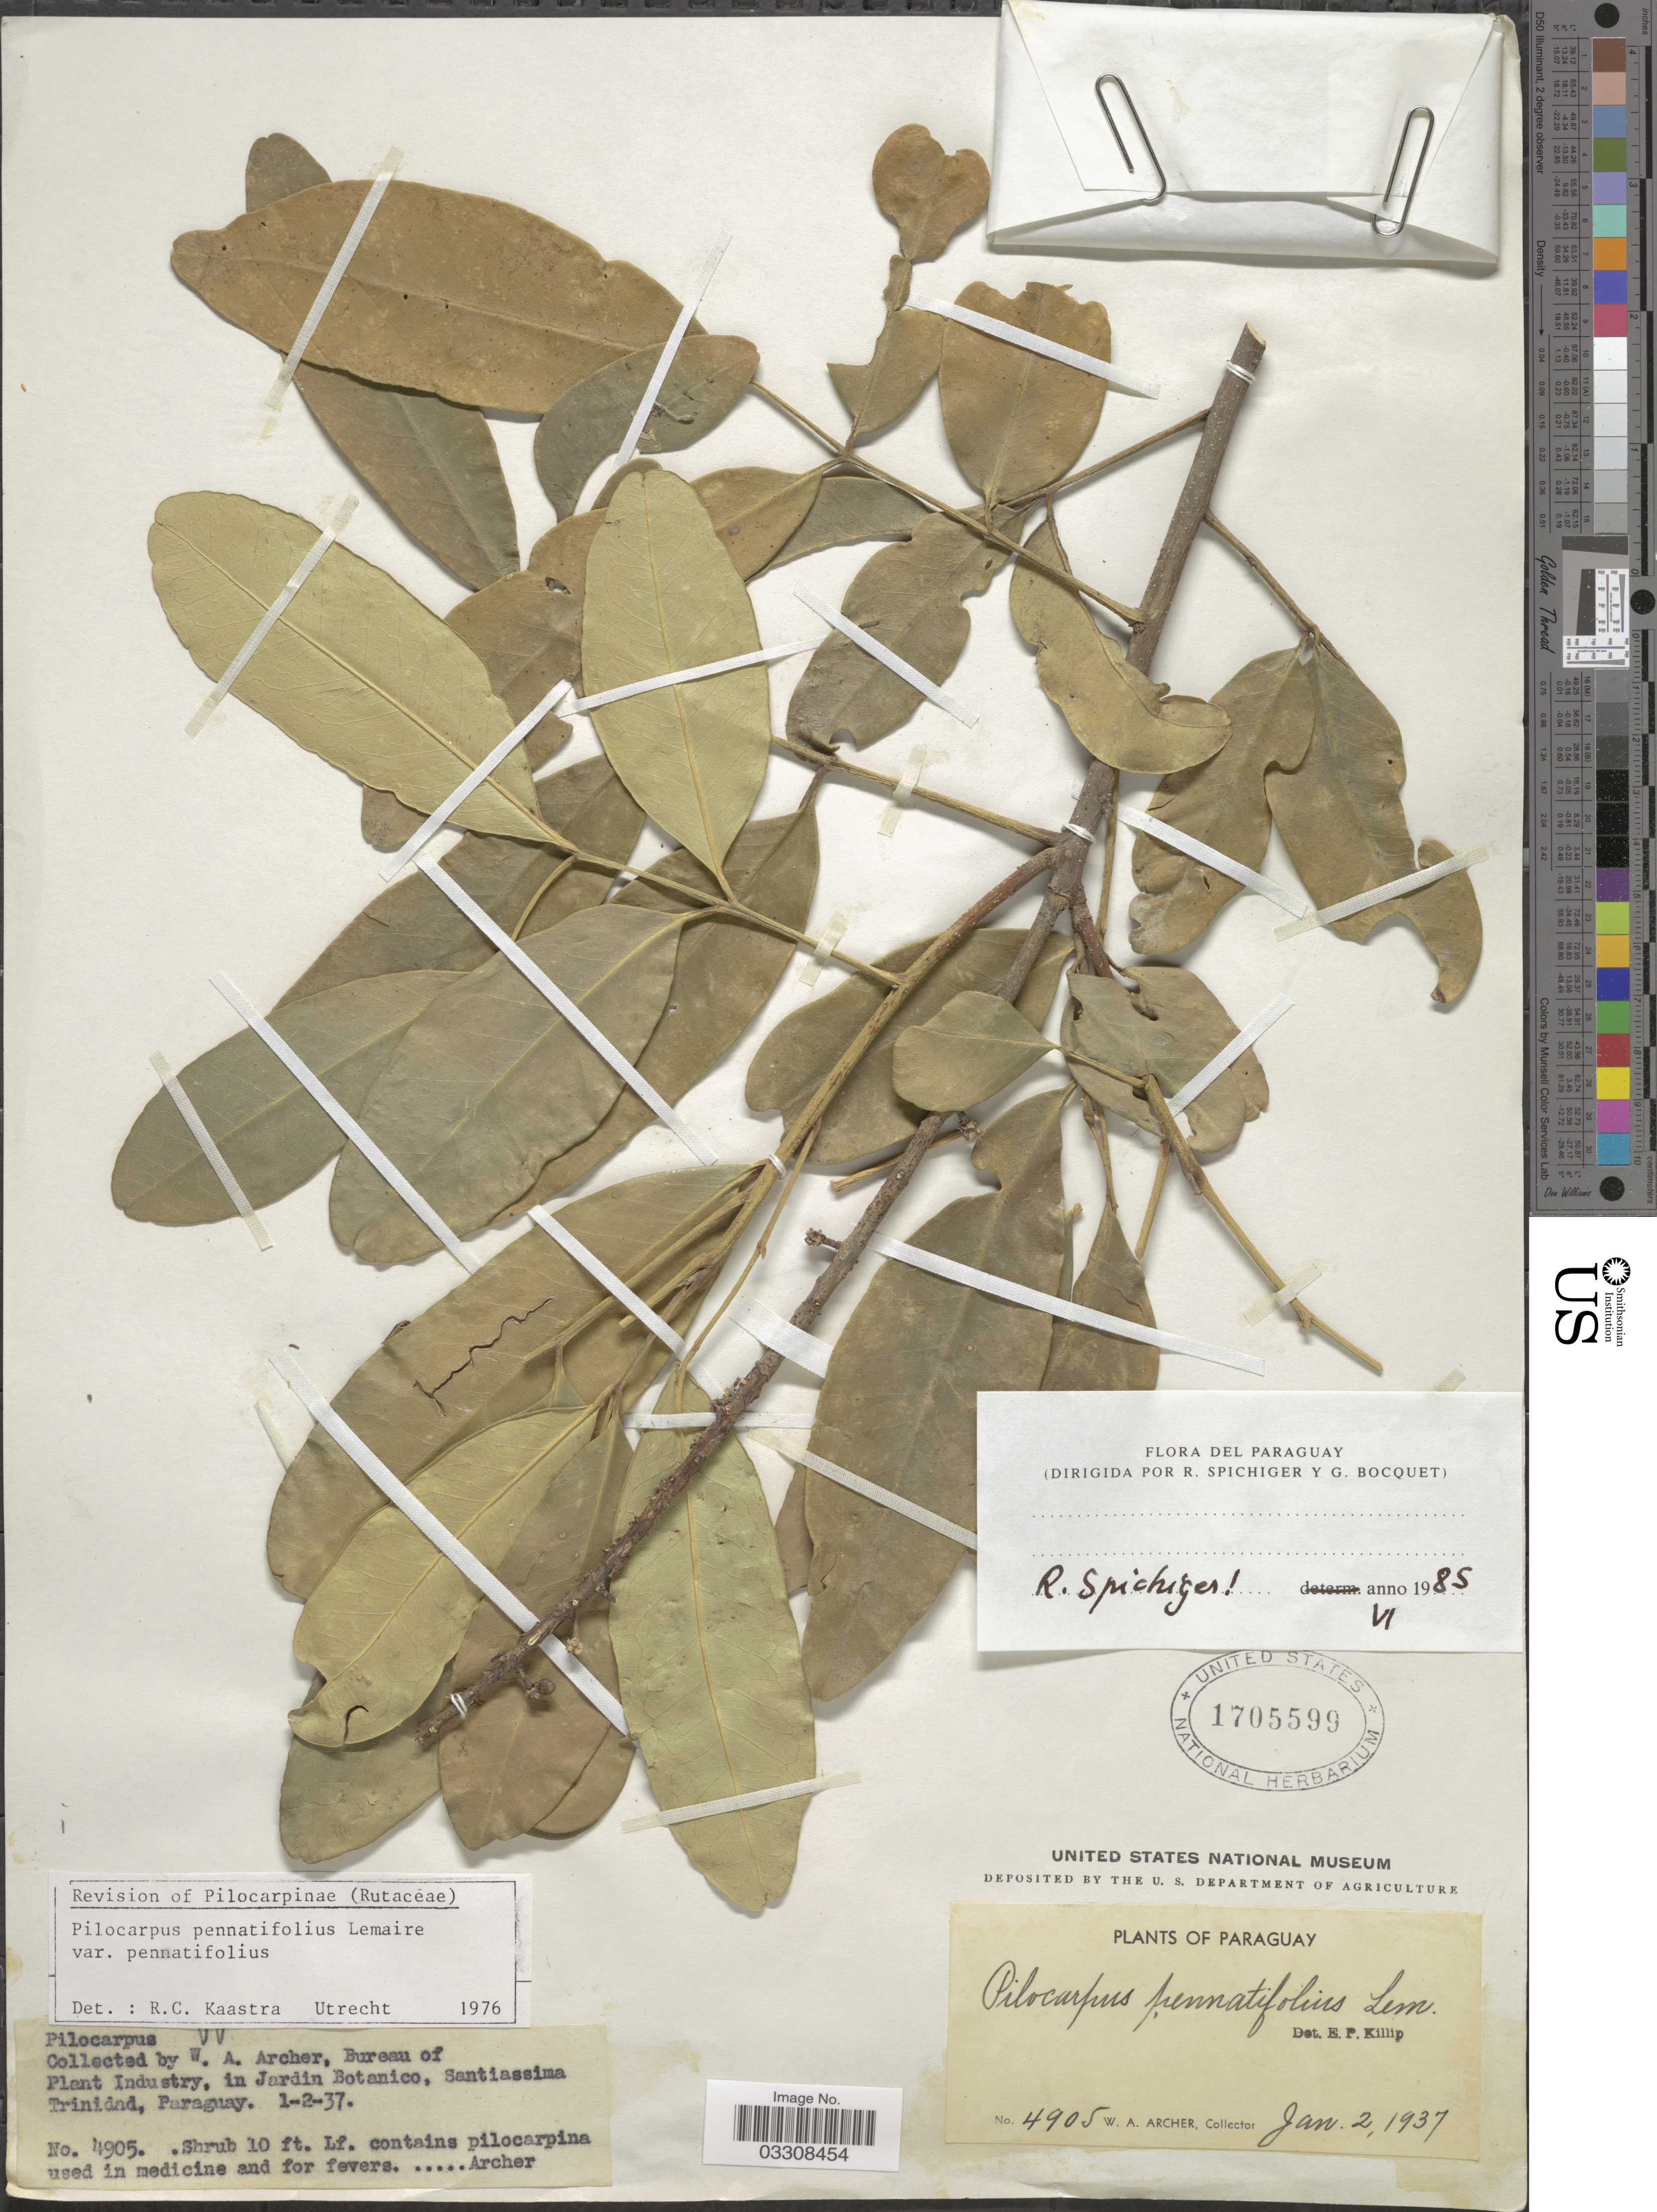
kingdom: Plantae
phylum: Tracheophyta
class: Magnoliopsida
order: Sapindales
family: Rutaceae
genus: Pilocarpus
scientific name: Pilocarpus pennatifolius var. pennatifolius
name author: Lem.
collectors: W. Archer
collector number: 4905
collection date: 1937-01-02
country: Paraguay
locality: Bureau of Plant Industry, [unsure placement] in Jardin Botanico, Santiassima Trinidad.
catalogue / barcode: US 1705599